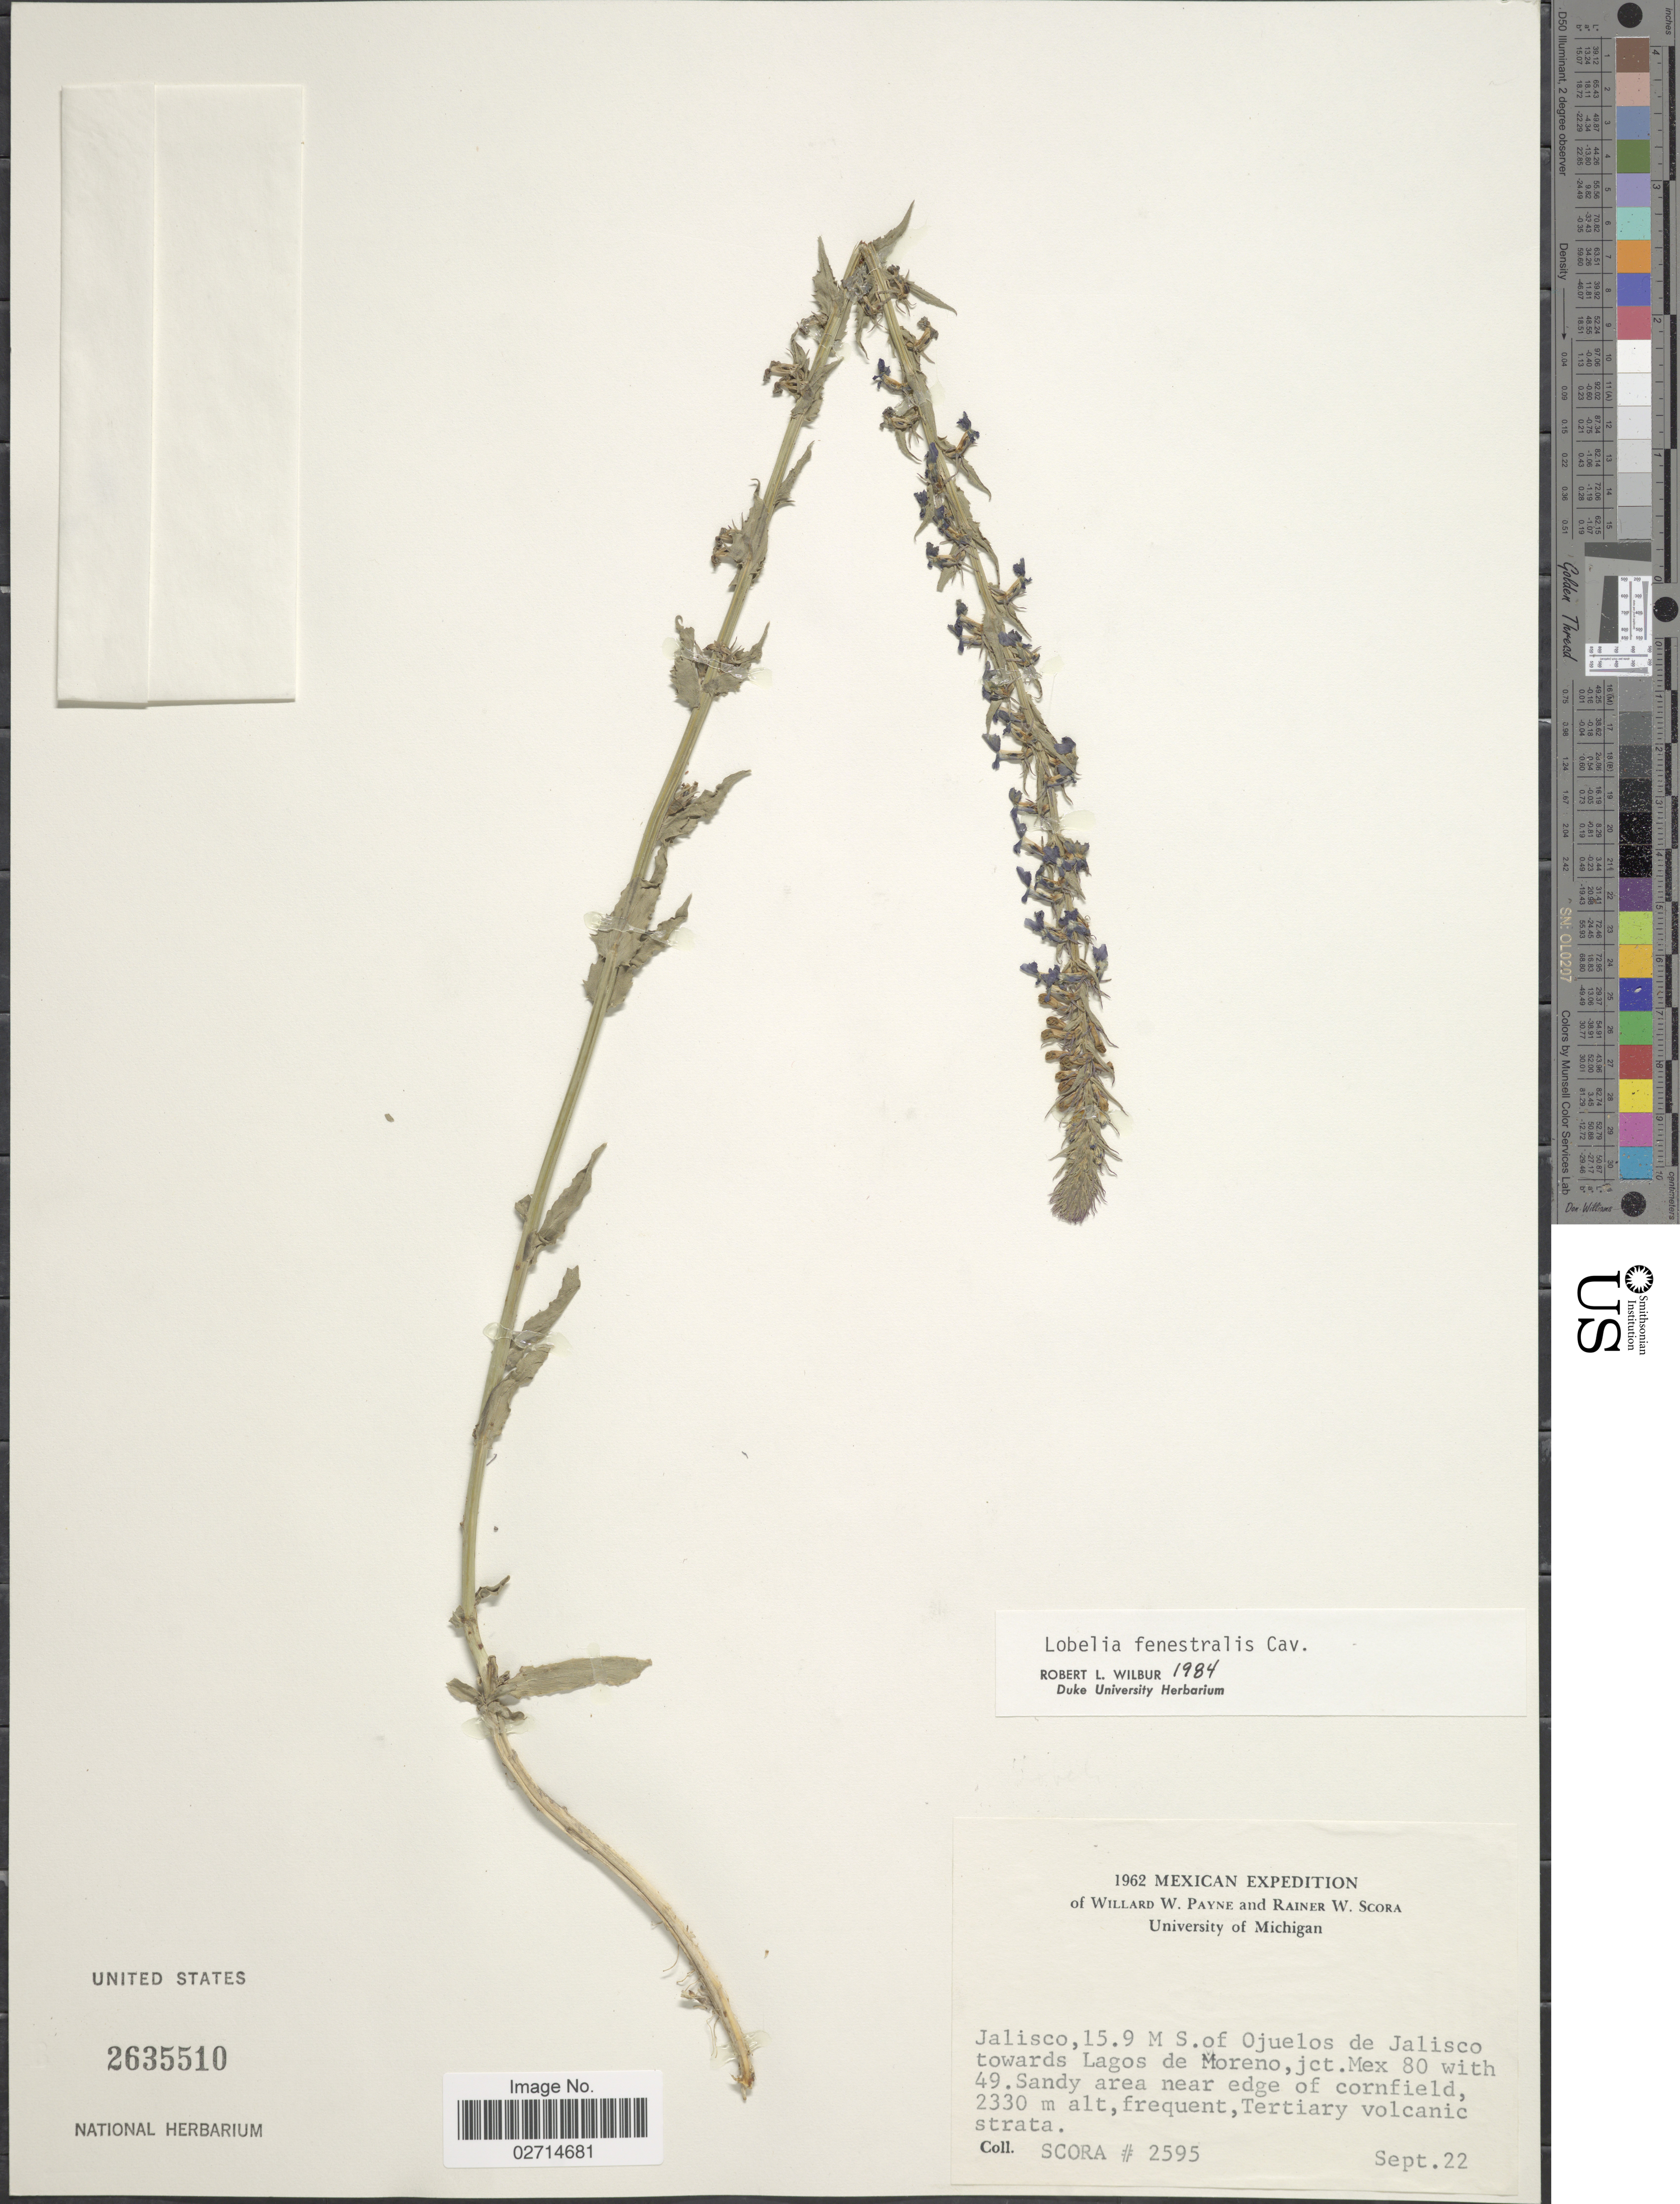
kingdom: Plantae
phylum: Tracheophyta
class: Magnoliopsida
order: Asterales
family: Campanulaceae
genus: Lobelia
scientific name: Lobelia fenestralis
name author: Cav.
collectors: R. Scora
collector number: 2595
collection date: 1962-09-22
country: Mexico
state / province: Jalisco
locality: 15.9 M S. of Ojuelos de Jalisco towards Lagos de Moreno, jct. Mex 80 with 49.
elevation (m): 2330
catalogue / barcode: US 2635510